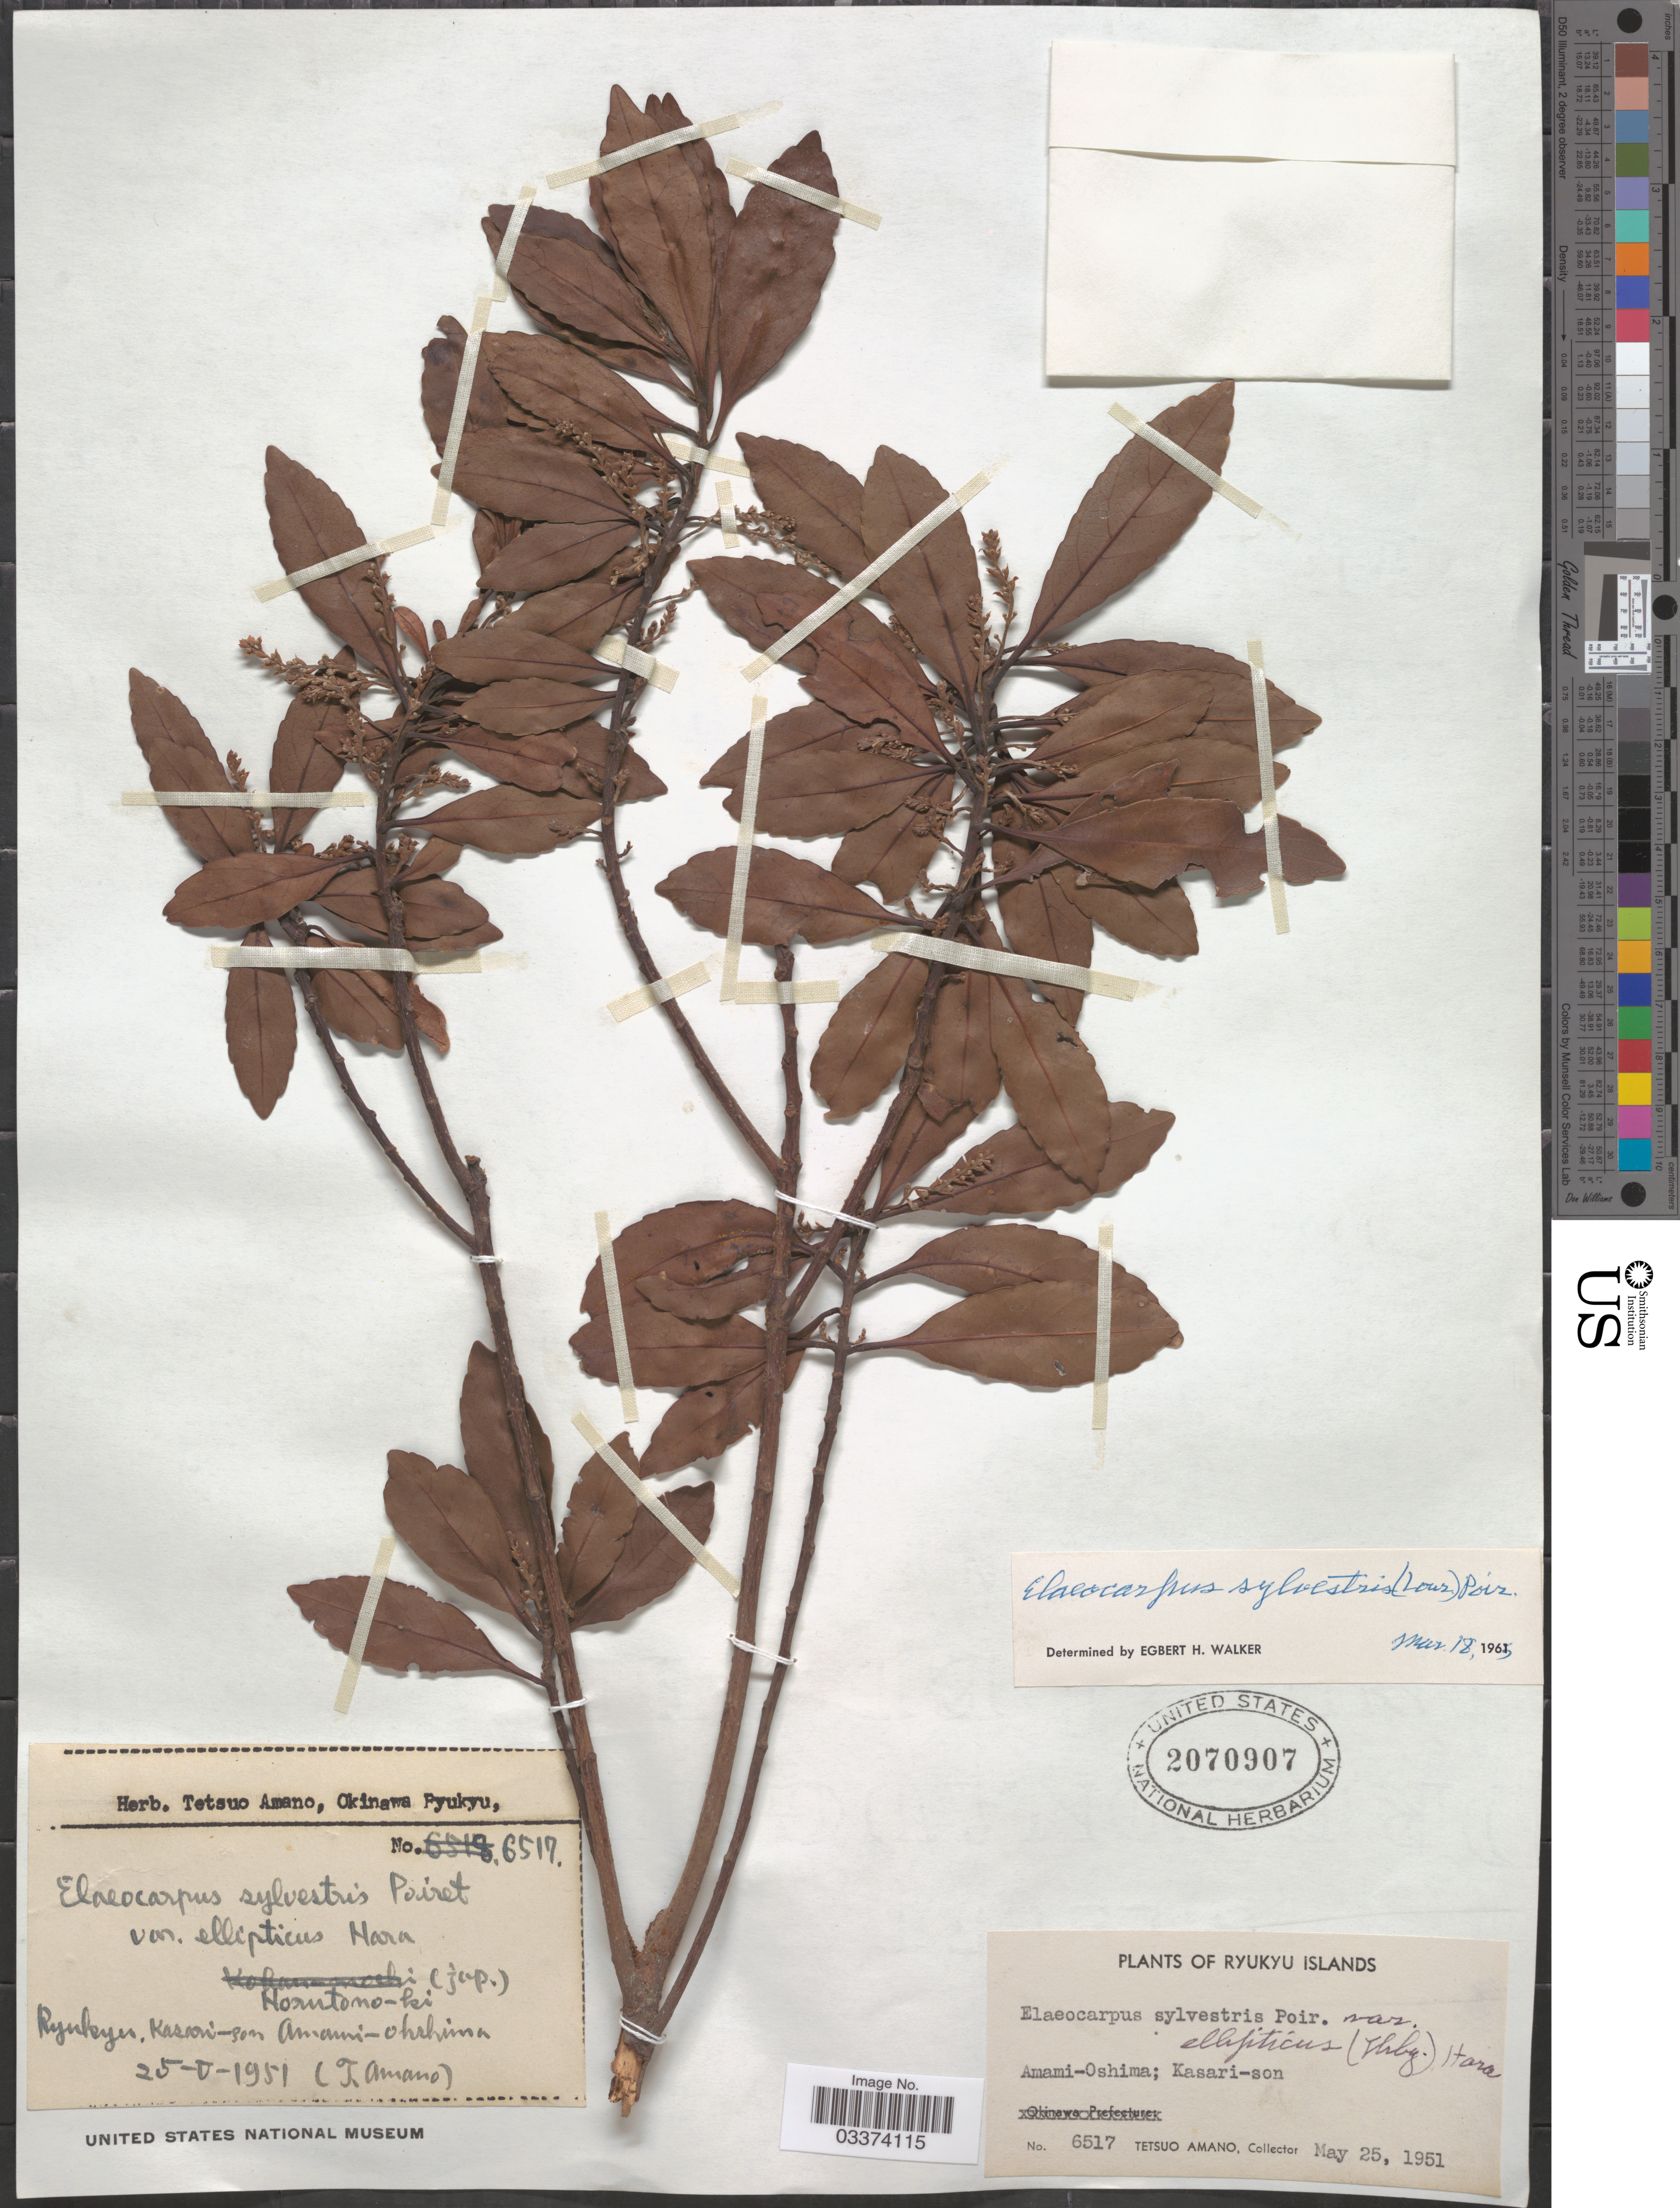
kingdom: Plantae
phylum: Tracheophyta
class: Magnoliopsida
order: Oxalidales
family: Elaeocarpaceae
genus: Elaeocarpus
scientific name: Elaeocarpus sylvestris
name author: (Lour.) Poir.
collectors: T. Amano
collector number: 6517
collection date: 1951-05-25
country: Japan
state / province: Okinawa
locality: Ryukyu Islands. Amai-Oshima; Kasari-son.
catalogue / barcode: US 2070907